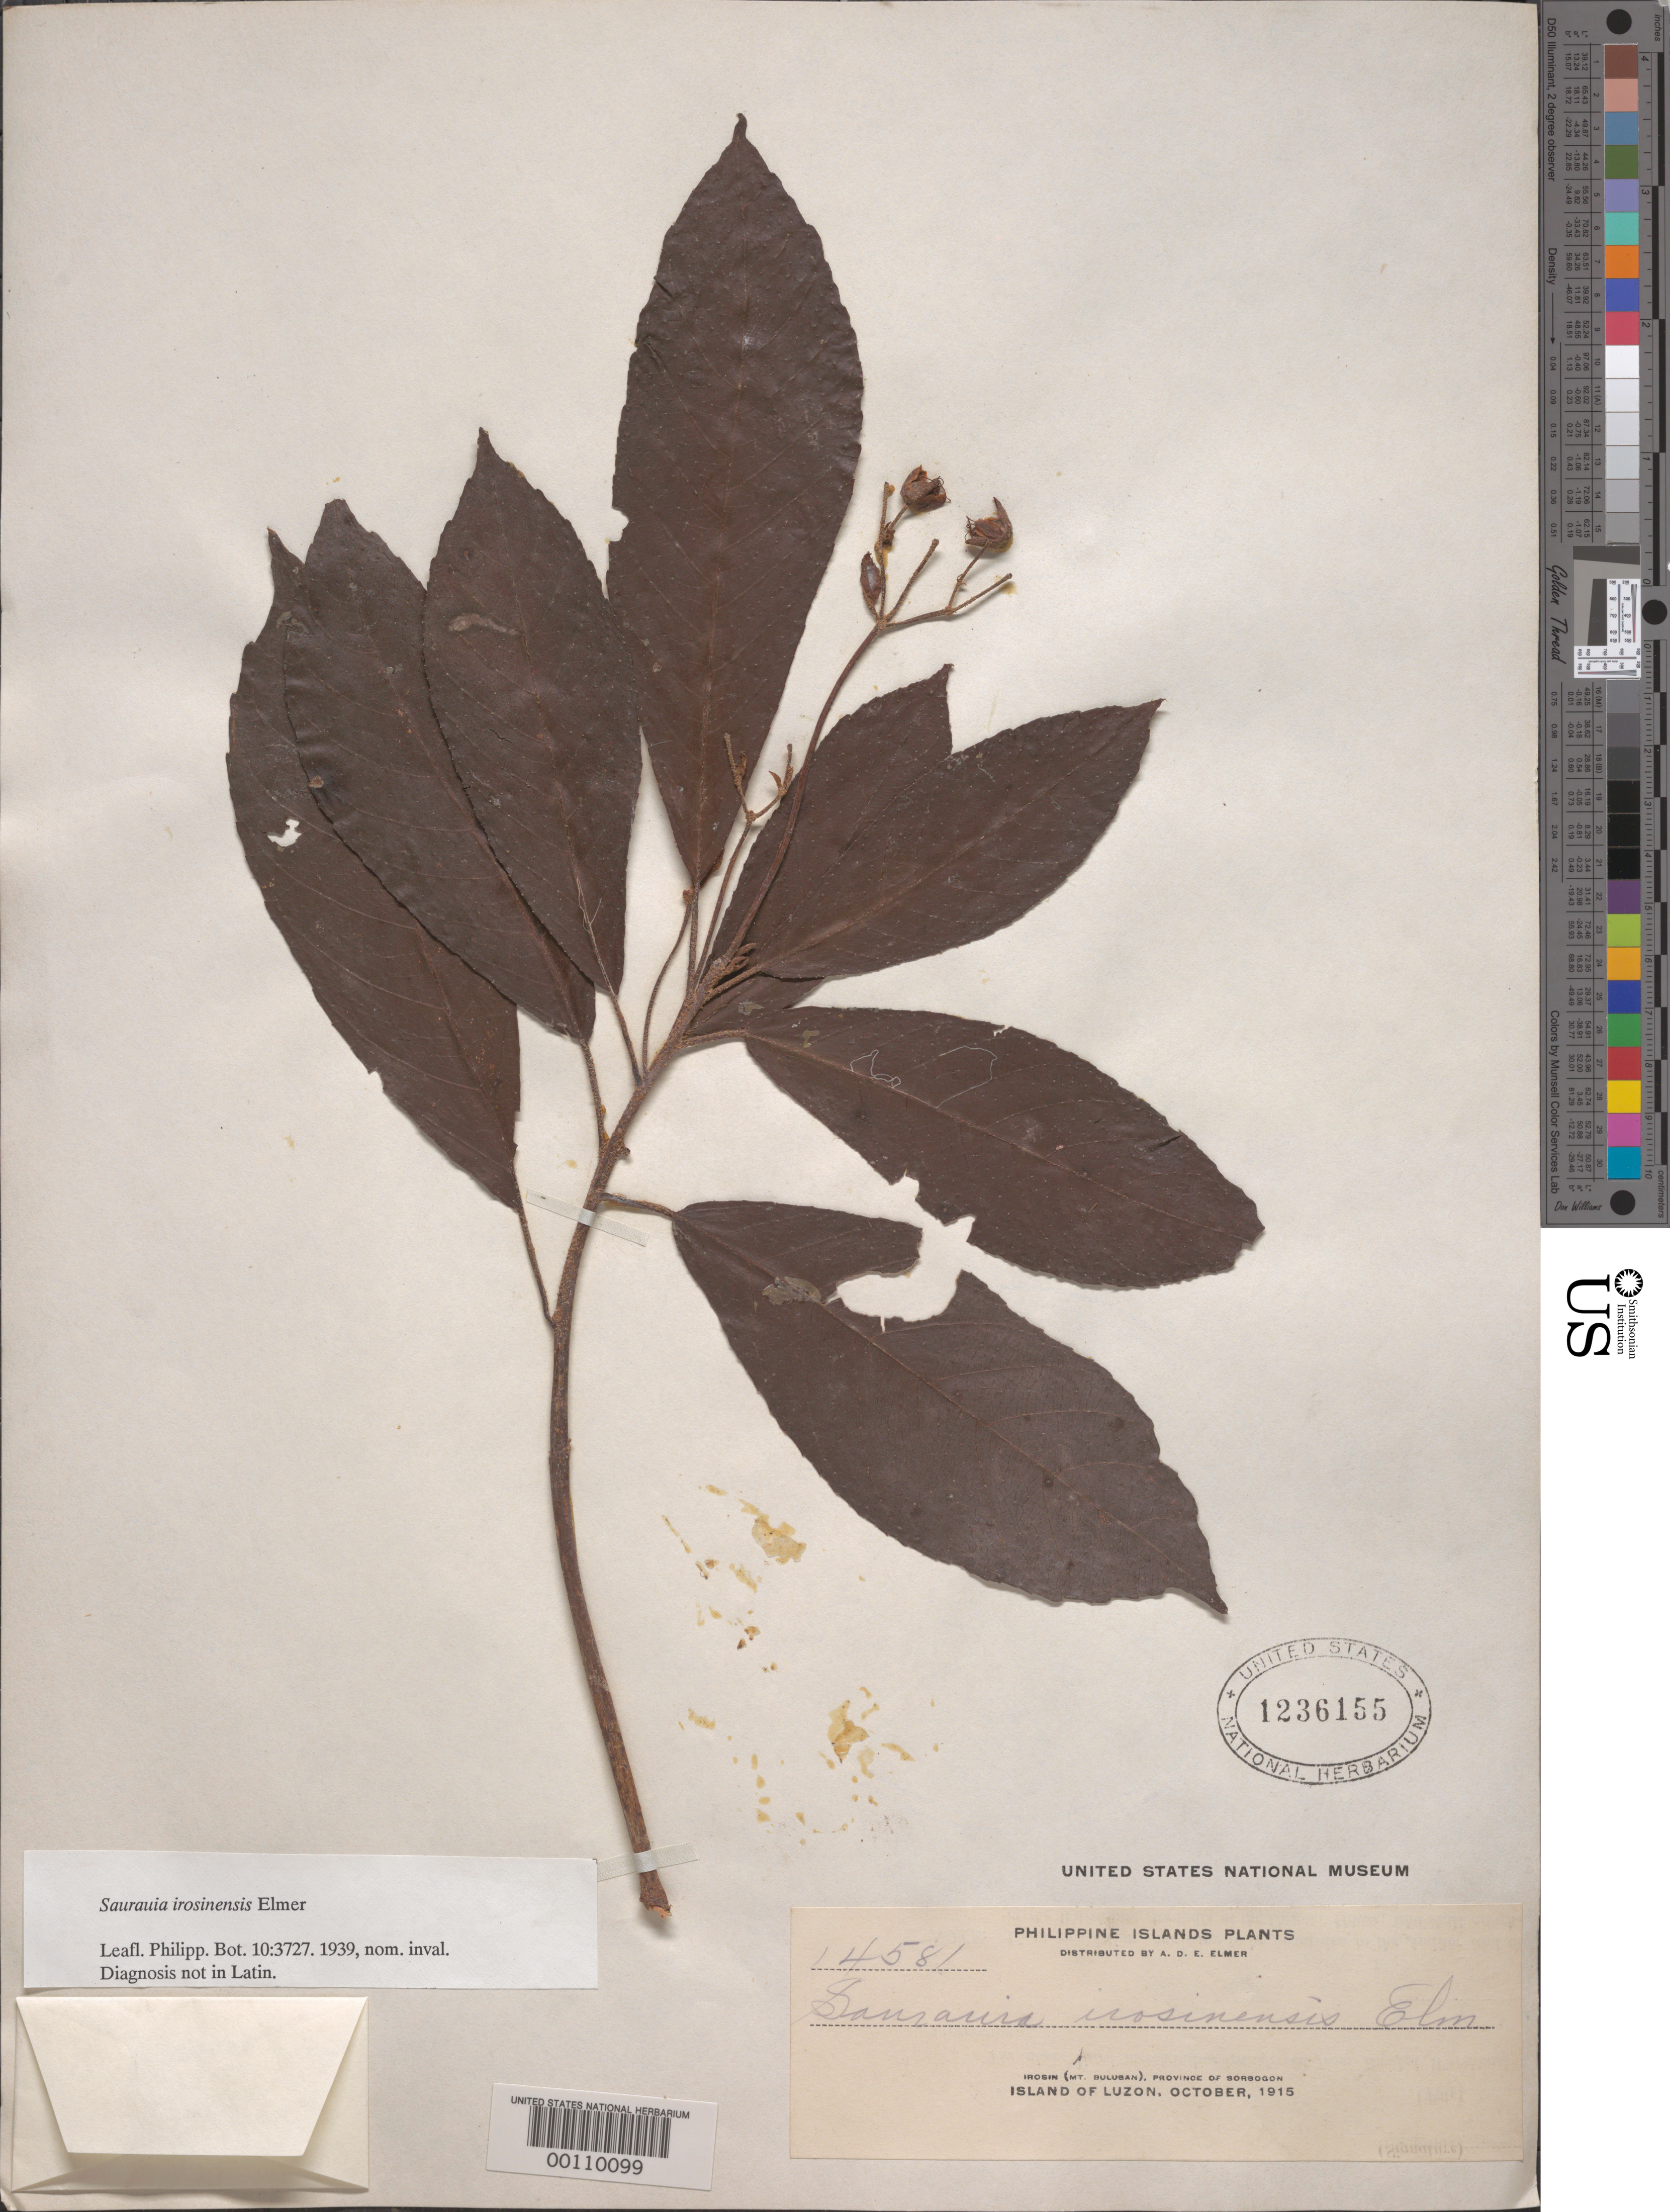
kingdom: Plantae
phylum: Tracheophyta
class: Magnoliopsida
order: Ericales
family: Actinidiaceae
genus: Saurauia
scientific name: Saurauia irosinensis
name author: Elmer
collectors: A. D. E. Elmer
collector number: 14581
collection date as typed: Oct 1915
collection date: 1915-10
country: Philippines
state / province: Bicol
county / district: Sorsogon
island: Luzon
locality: Irosin (Mt. Bulusan)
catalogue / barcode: US 1236155